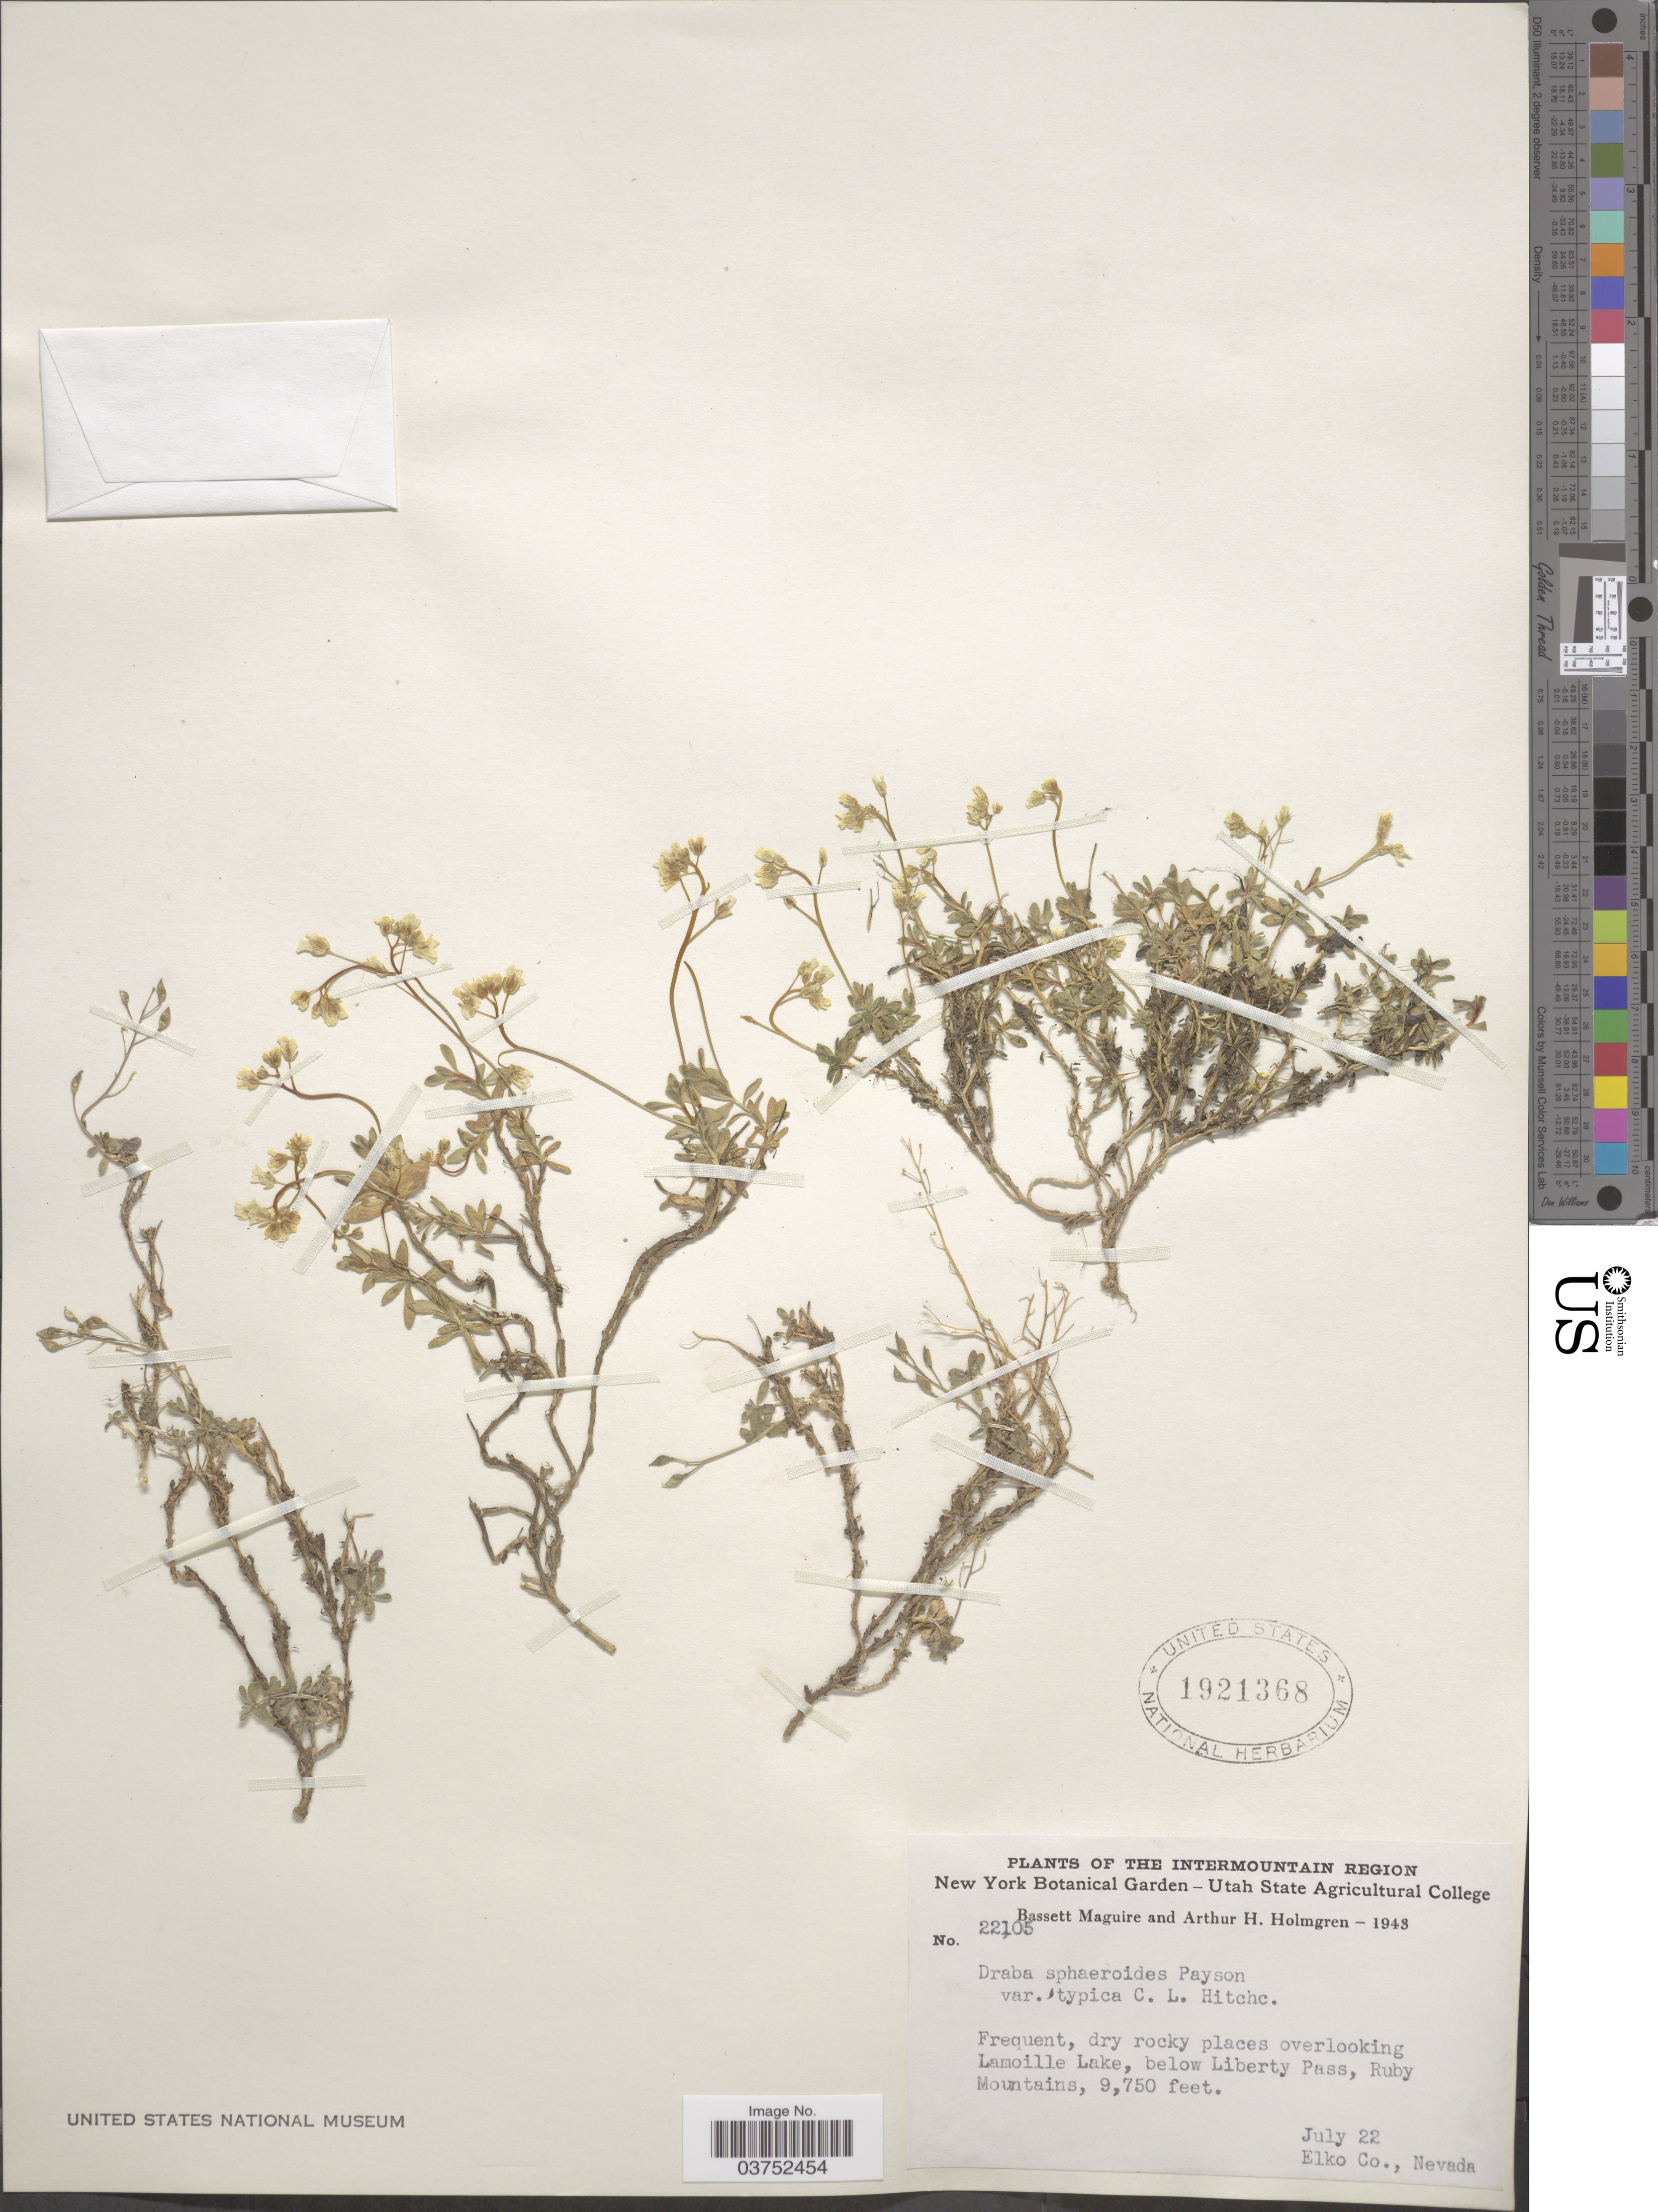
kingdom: Plantae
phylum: Tracheophyta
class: Magnoliopsida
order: Brassicales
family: Brassicaceae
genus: Draba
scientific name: Draba sphaeroides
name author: Payson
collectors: B. Maguire & A. H. Holmgren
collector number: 22105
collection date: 1943-07-22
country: United States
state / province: Nevada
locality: The Intermountain Region. Dry rocky places overlooking Lamoille Lake, below Liberty Pass, Ruby Mountains. Elko Co.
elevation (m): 2972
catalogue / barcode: US 1921368